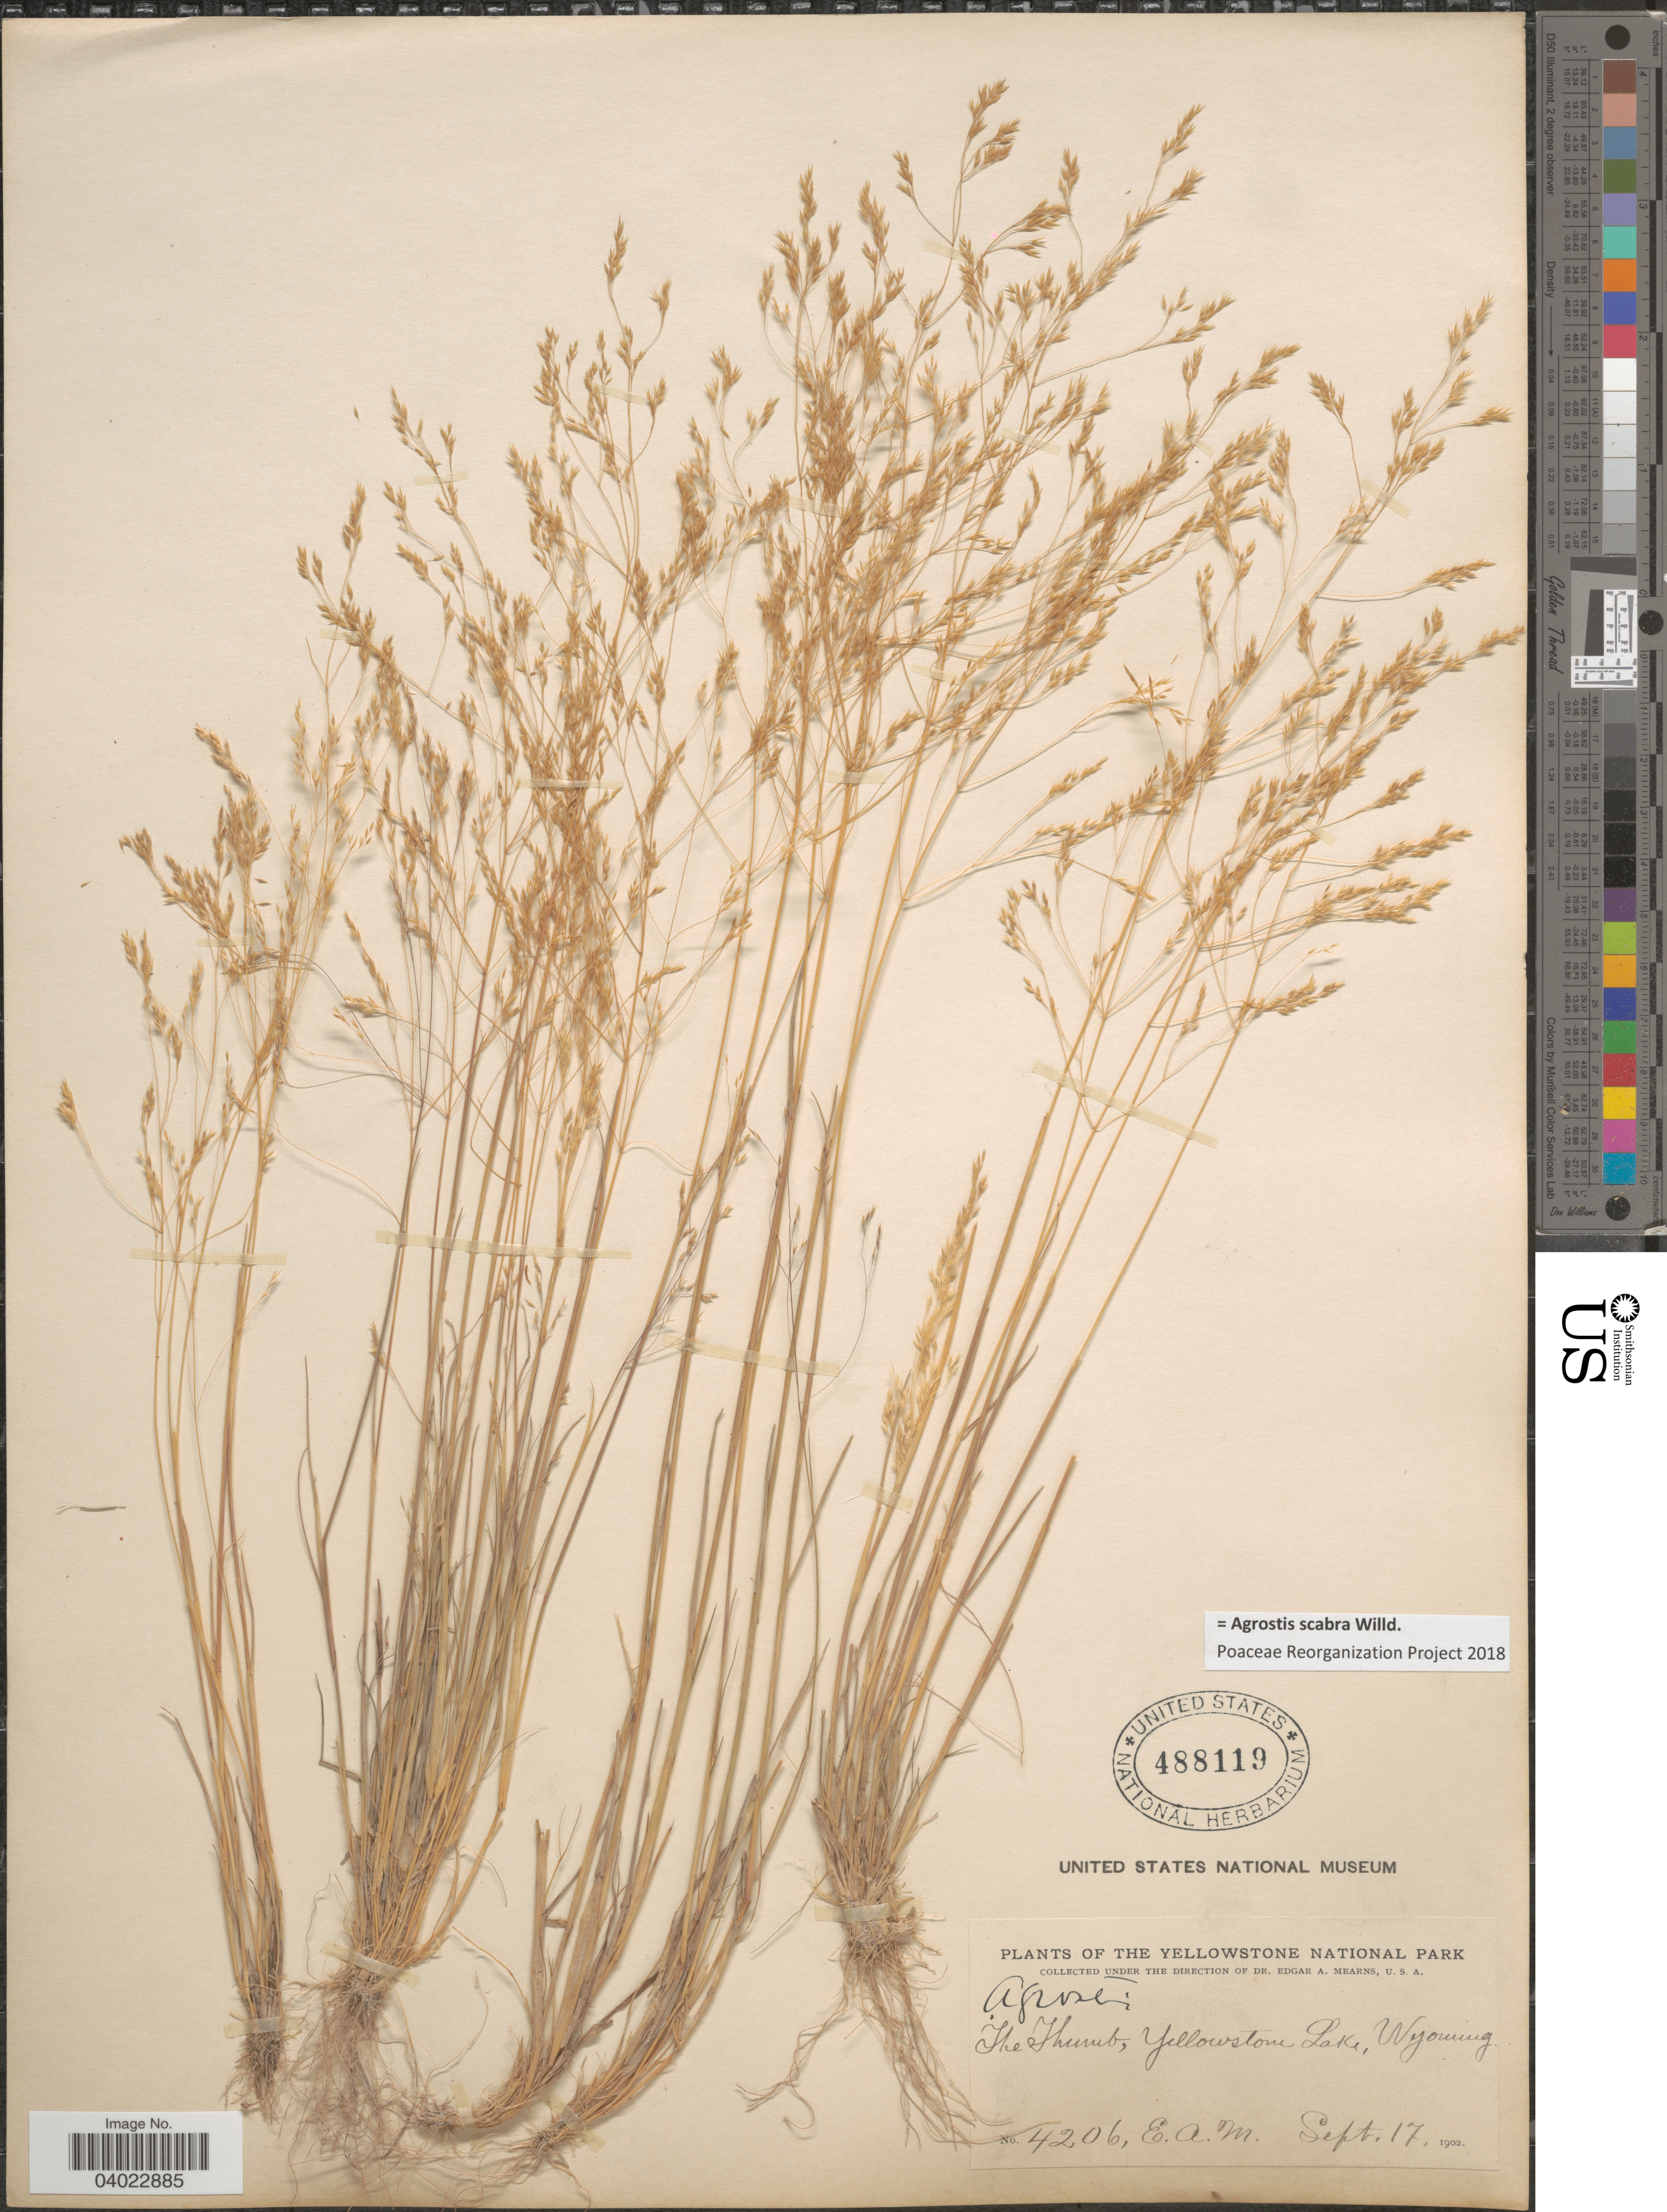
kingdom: Plantae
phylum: Tracheophyta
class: Liliopsida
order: Poales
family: Poaceae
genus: Agrostis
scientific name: Agrostis scabra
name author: Willd.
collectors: E. A. Mearns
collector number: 4206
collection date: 1902-09-17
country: United States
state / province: Wyoming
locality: The Yellowstone National Park. The Thumb, Yellowstone Lake.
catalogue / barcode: US 488119